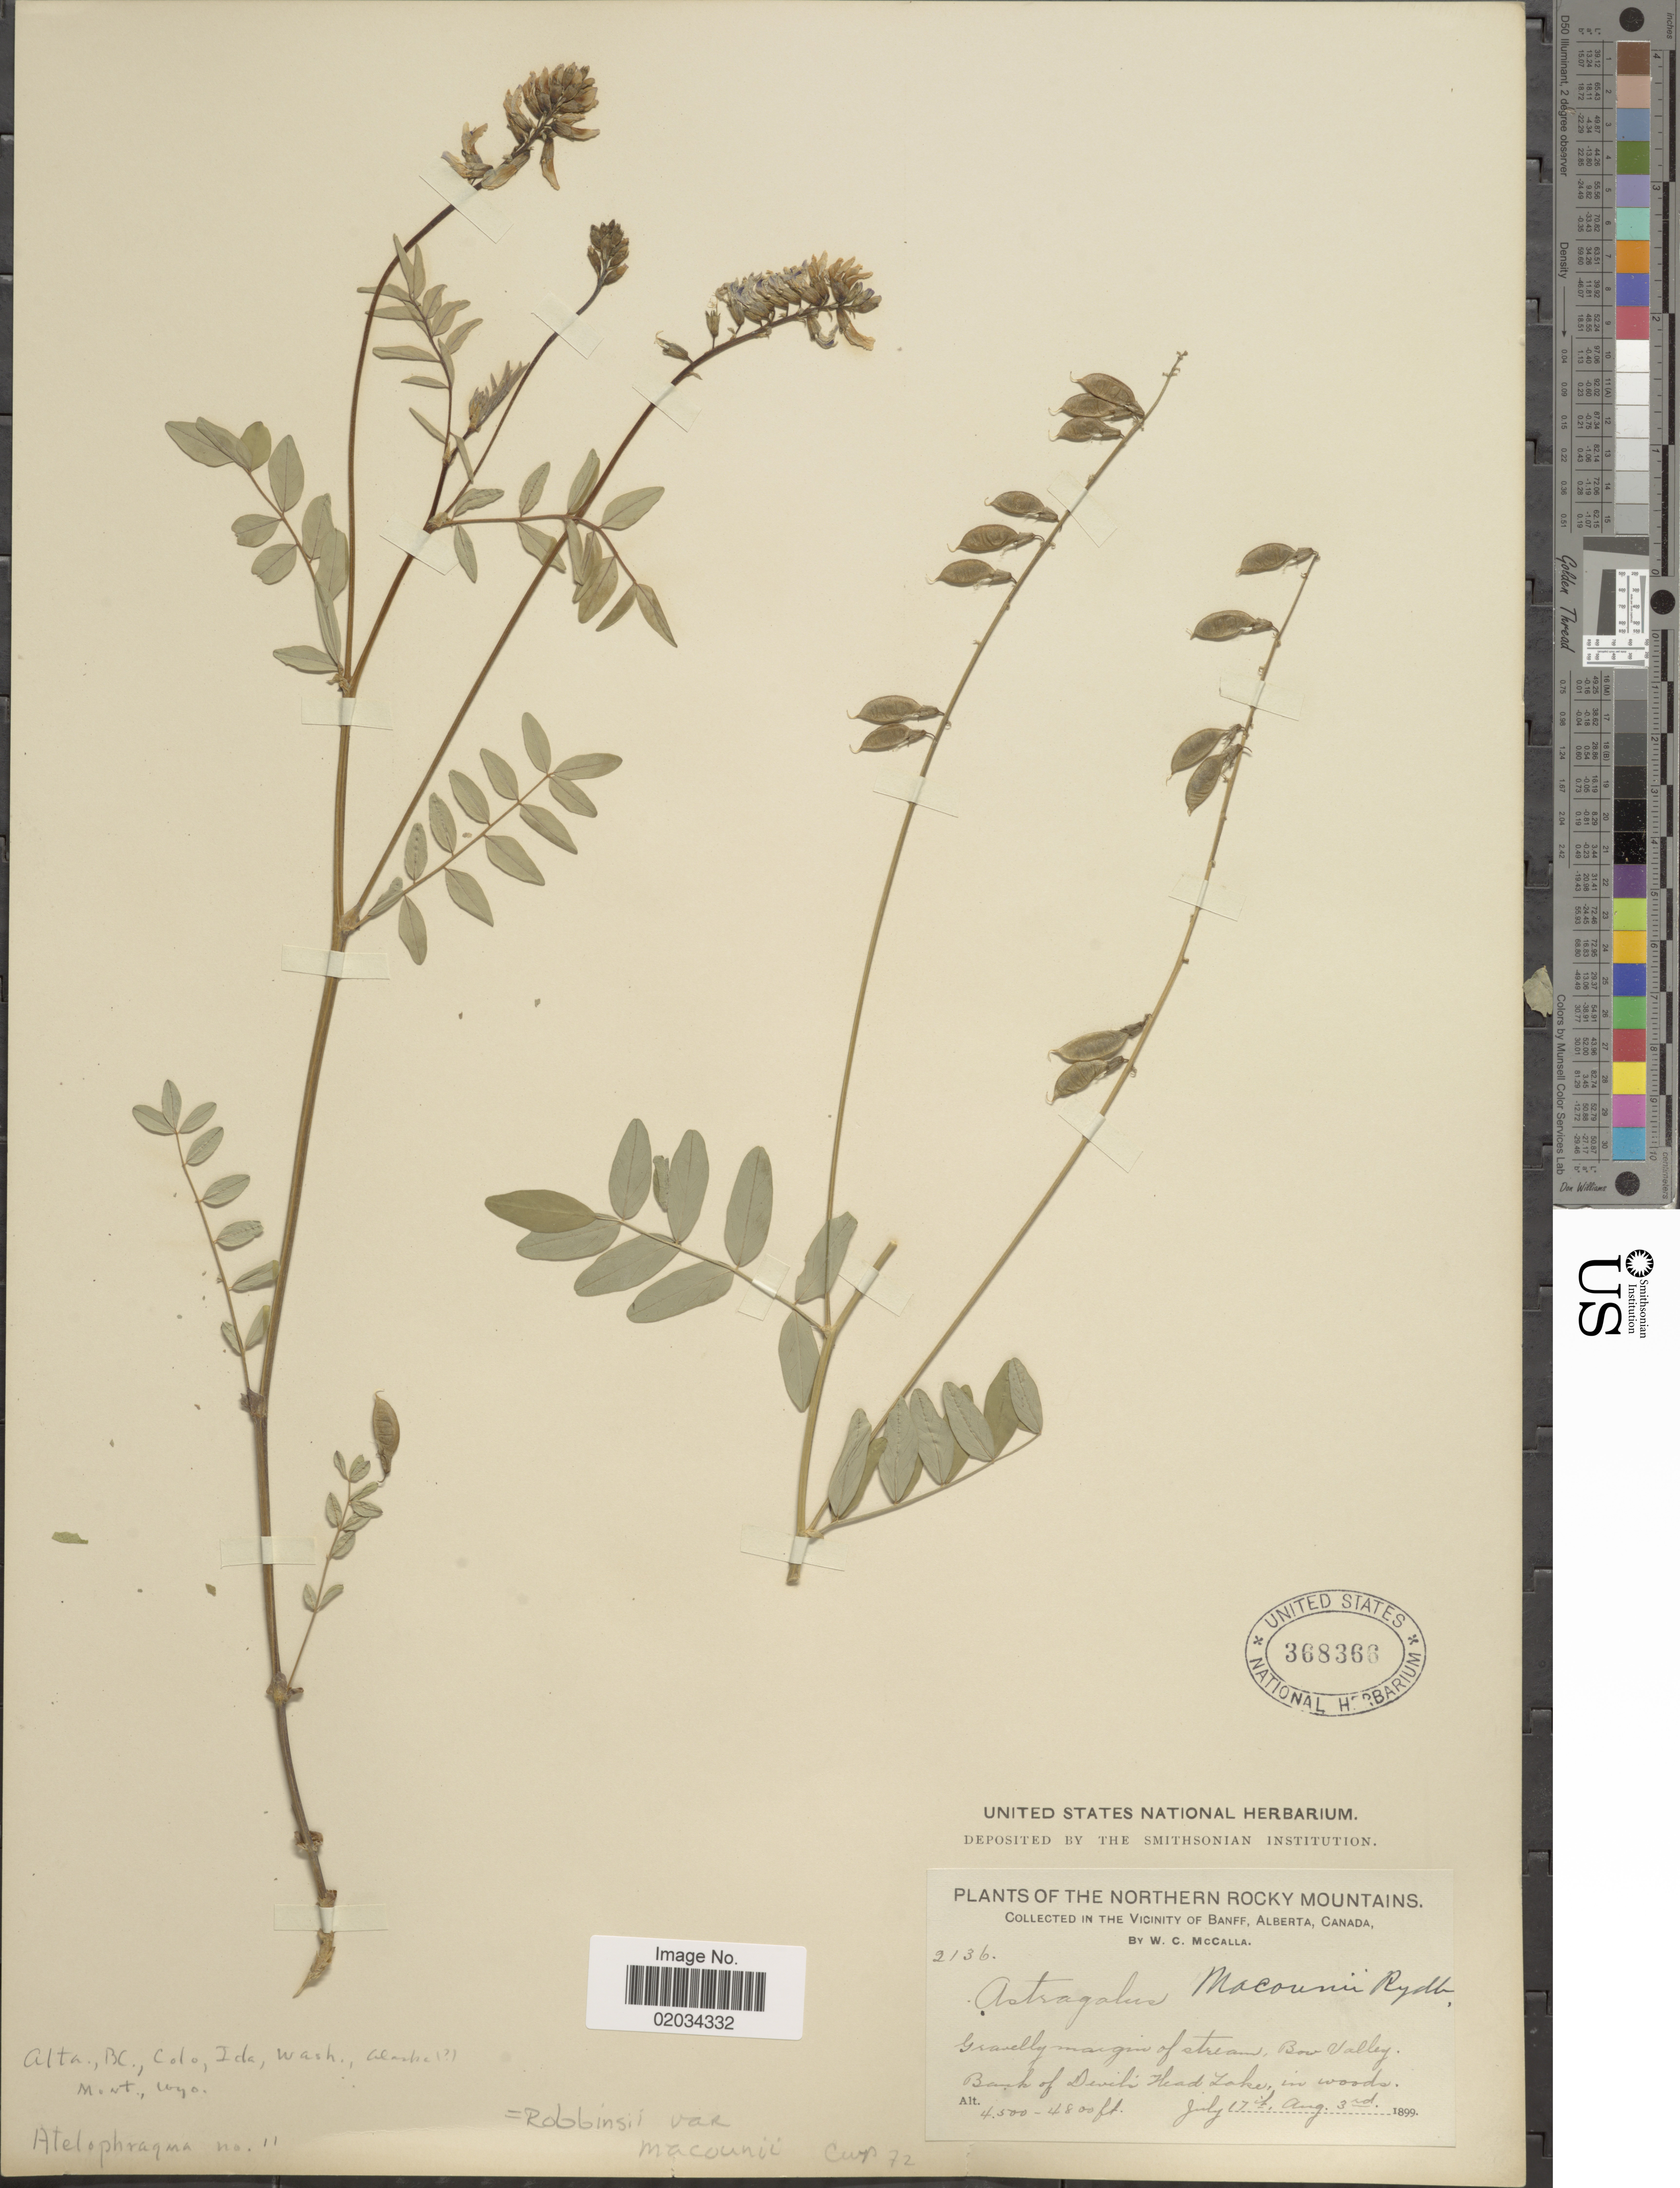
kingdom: Plantae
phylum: Tracheophyta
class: Magnoliopsida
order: Fabales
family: Fabaceae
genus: Astragalus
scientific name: Astragalus robbinsii var. minor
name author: (Hook.) Barneby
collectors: W. McCalla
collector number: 2136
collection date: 1899-07-17/1899-08-03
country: Canada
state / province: Alberta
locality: Northern Rocky Mountains, Vicinity of Banff, Bow Valley, Bank of Devili Head Lake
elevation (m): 1372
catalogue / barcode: US 368366